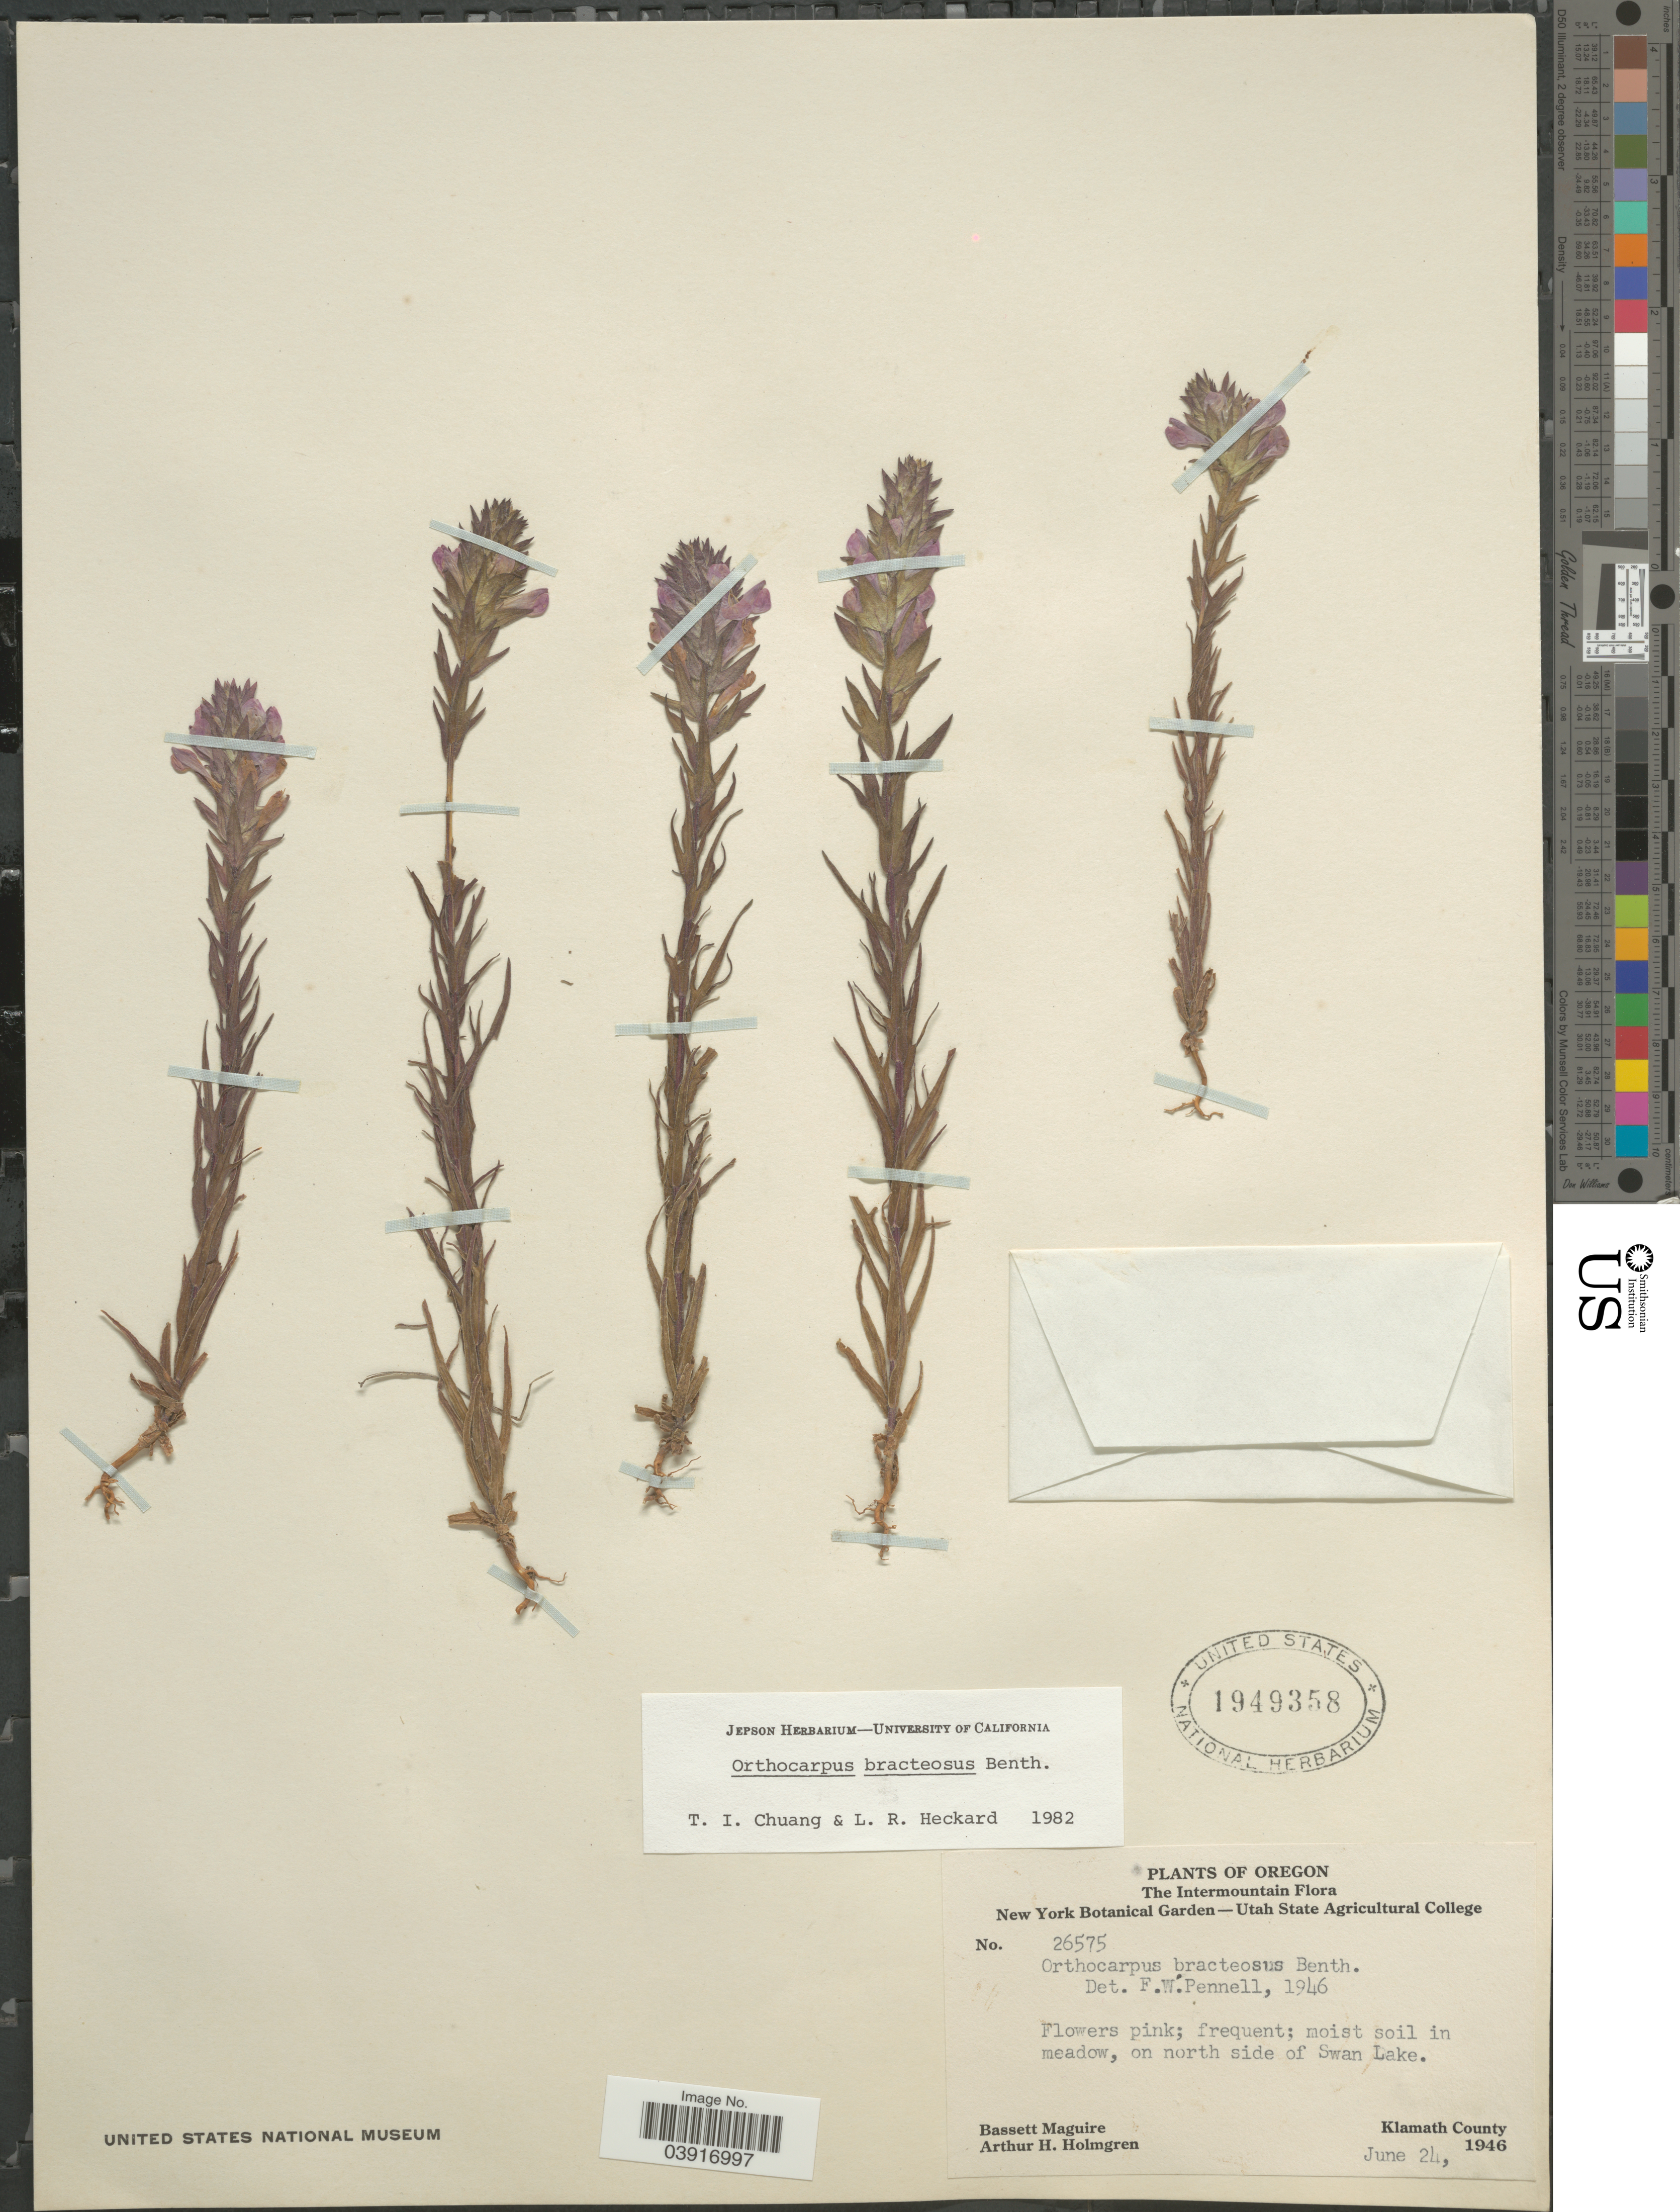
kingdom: Plantae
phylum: Tracheophyta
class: Magnoliopsida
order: Lamiales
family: Orobanchaceae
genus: Orthocarpus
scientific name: Orthocarpus bracteosus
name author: Benth.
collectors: B. Maguire & A. H. Holmgren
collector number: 26575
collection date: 1946-06-24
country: United States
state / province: Oregon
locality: The Intermountain. On north side of Swan Lake. Klamath County.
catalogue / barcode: US 1949358